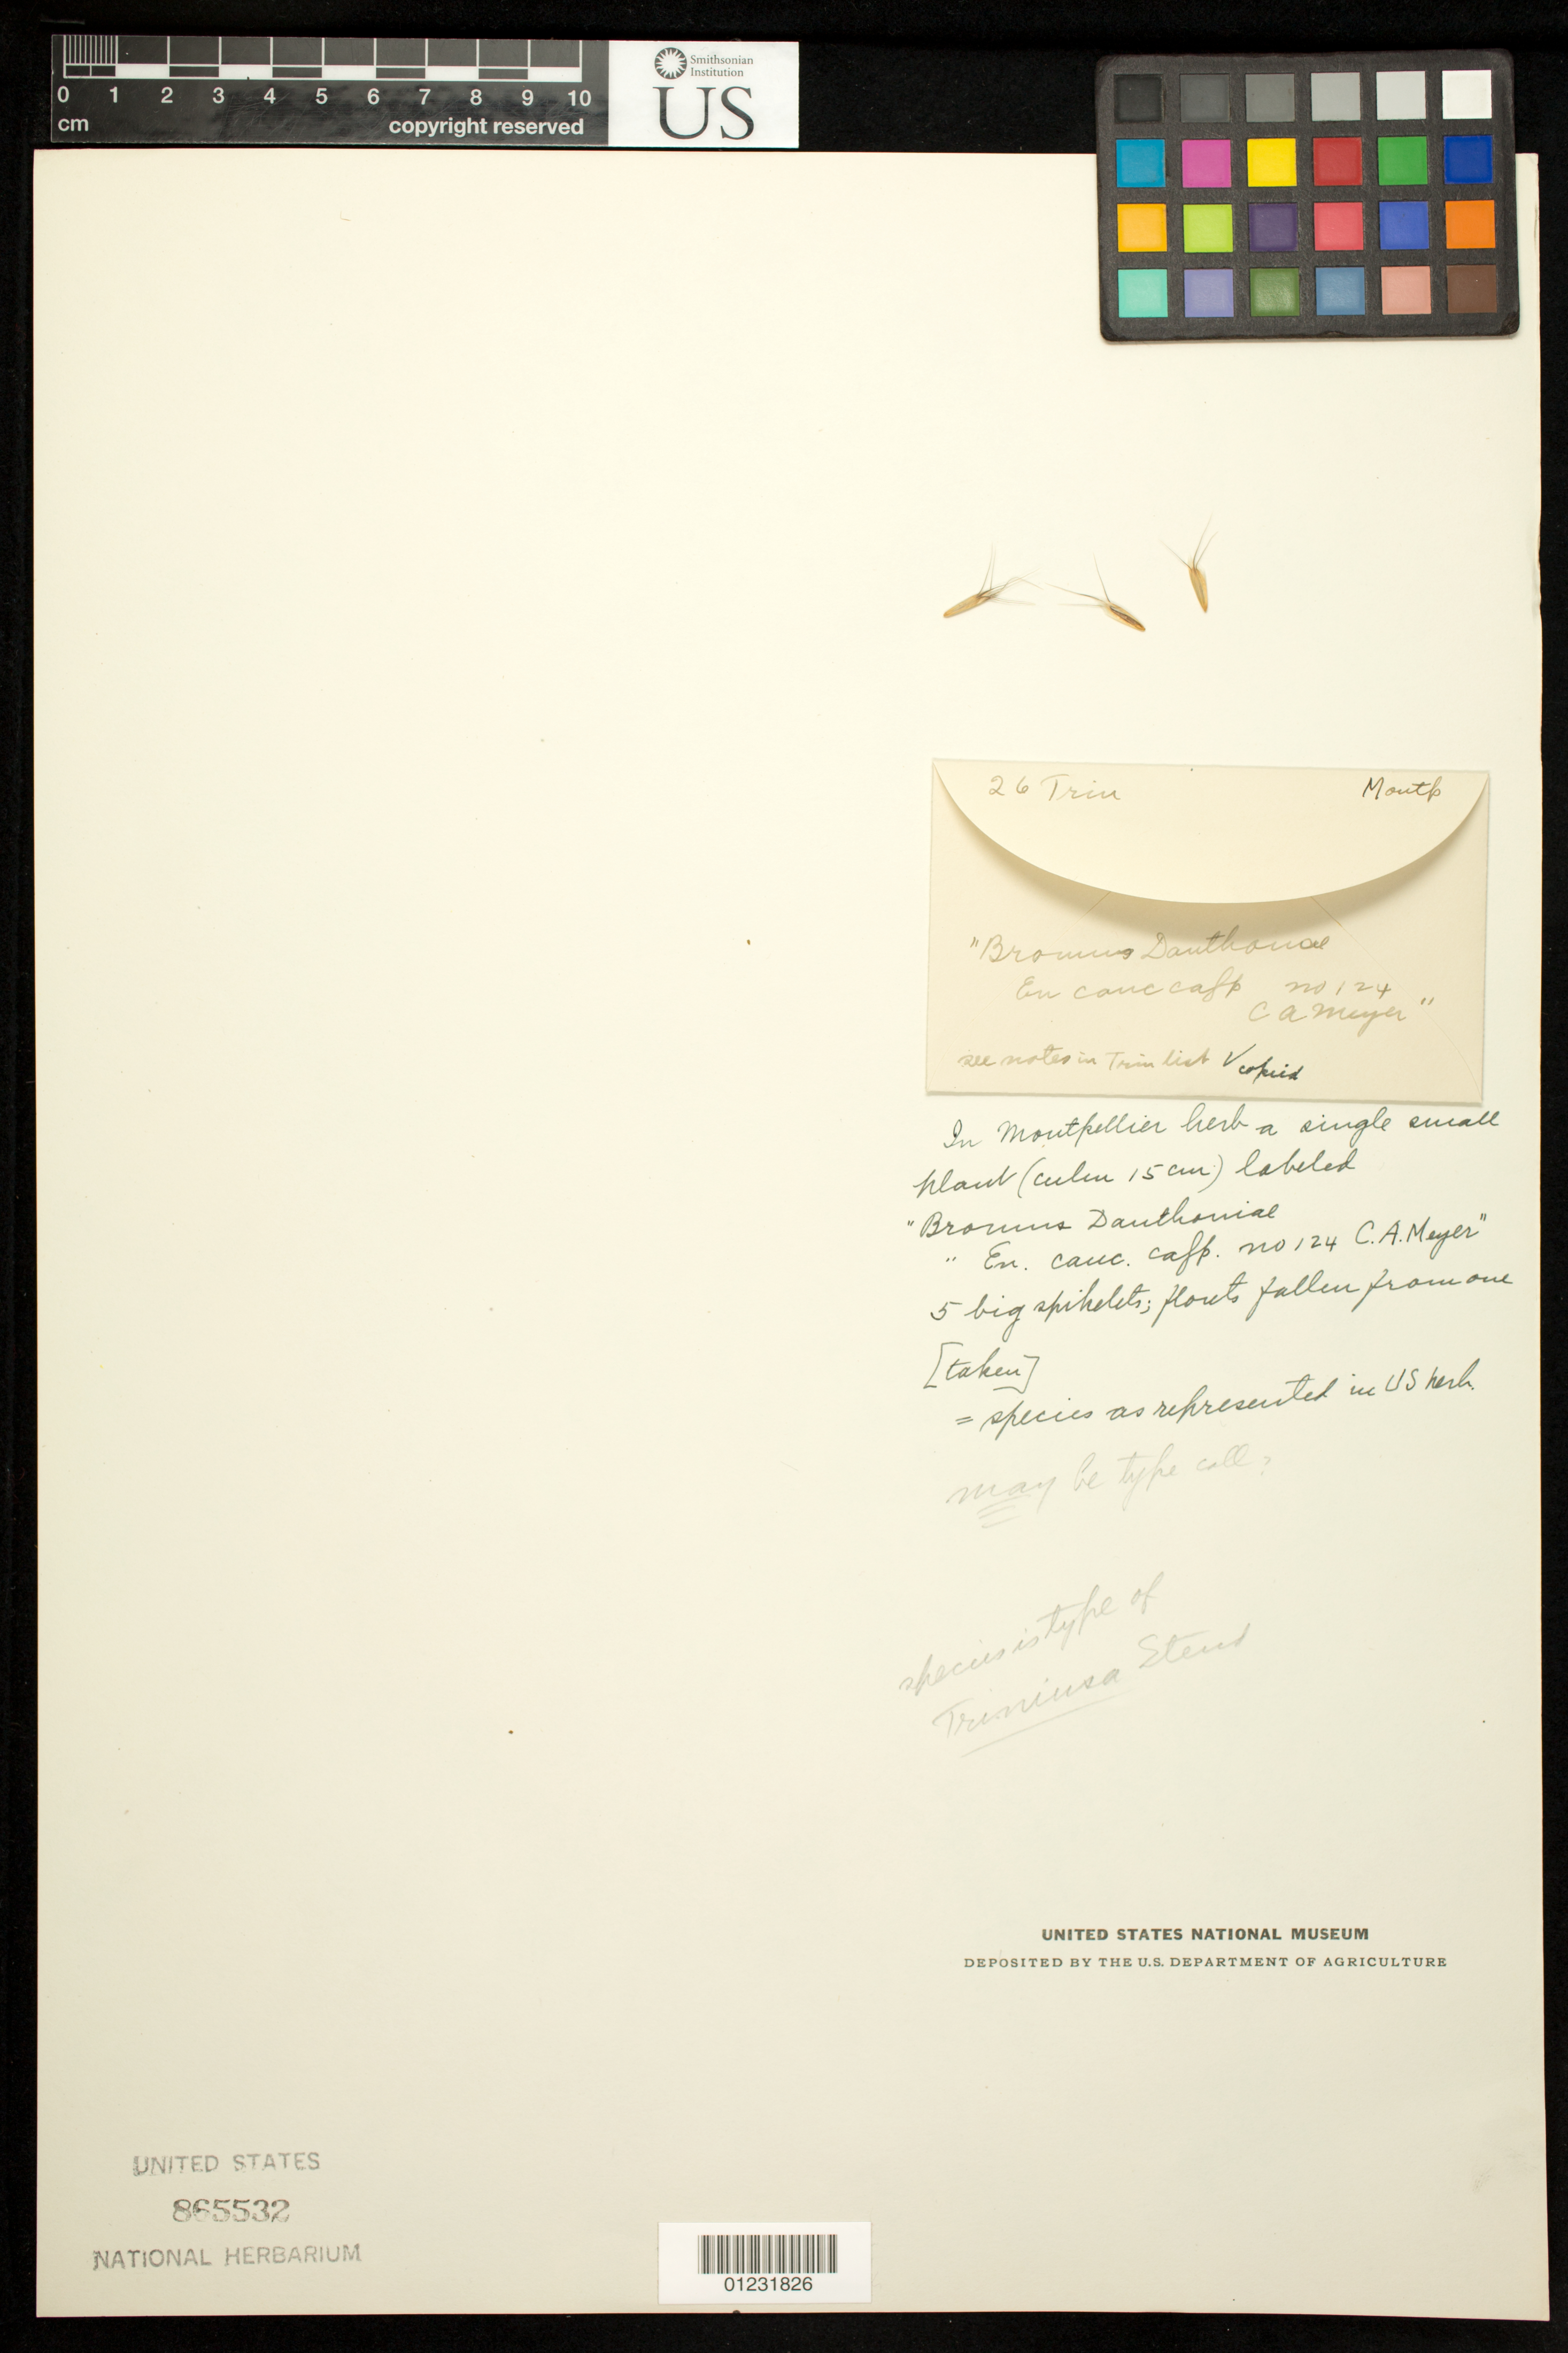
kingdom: Plantae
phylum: Tracheophyta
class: Liliopsida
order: Poales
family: Poaceae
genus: Bromus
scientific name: Bromus danthoniae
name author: Trin. ex C.A. Mey.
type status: Syntype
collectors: C. A. Meyer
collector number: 124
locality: "En cauc. casp."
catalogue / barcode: US 865532